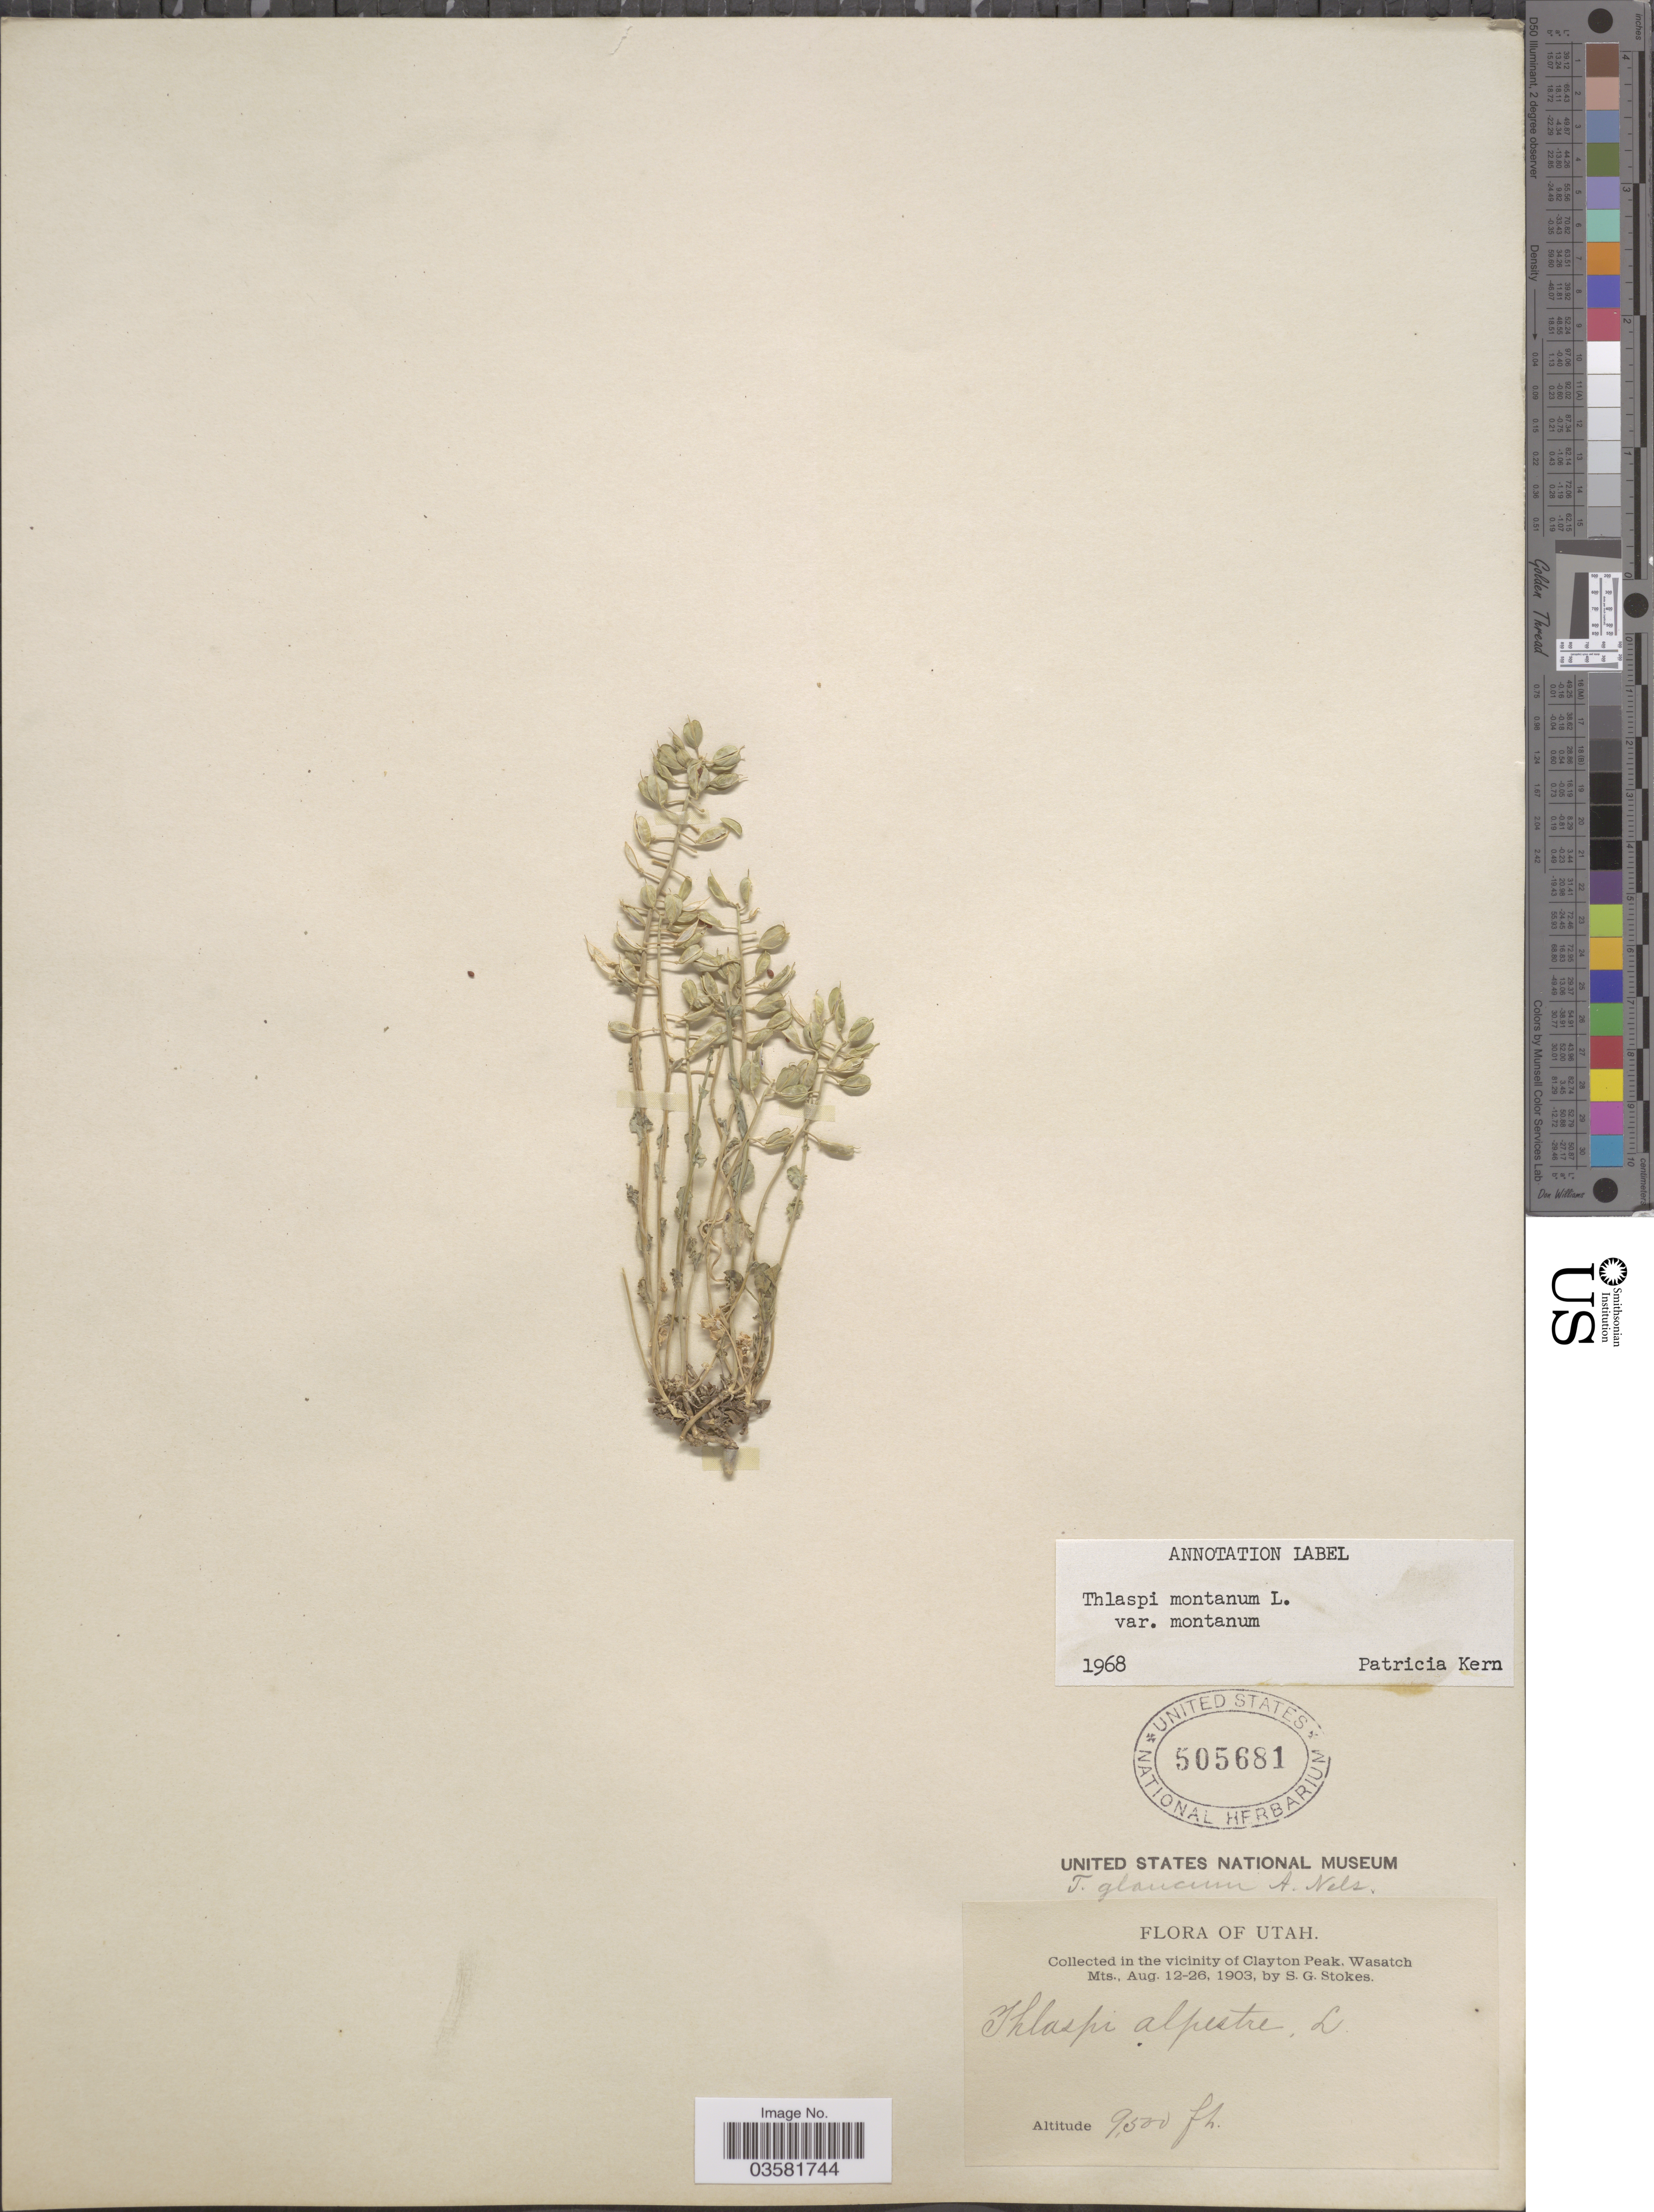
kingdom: Plantae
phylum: Tracheophyta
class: Magnoliopsida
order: Brassicales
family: Brassicaceae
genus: Thlaspi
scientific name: Thlaspi montanum var. montanum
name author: L.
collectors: S. G. Stokes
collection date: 1903-08-12/1903-08-26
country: United States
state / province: Utah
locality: Vicinity of Clayton Peak, Wasatch Mts.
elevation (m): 2896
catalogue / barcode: US 505681